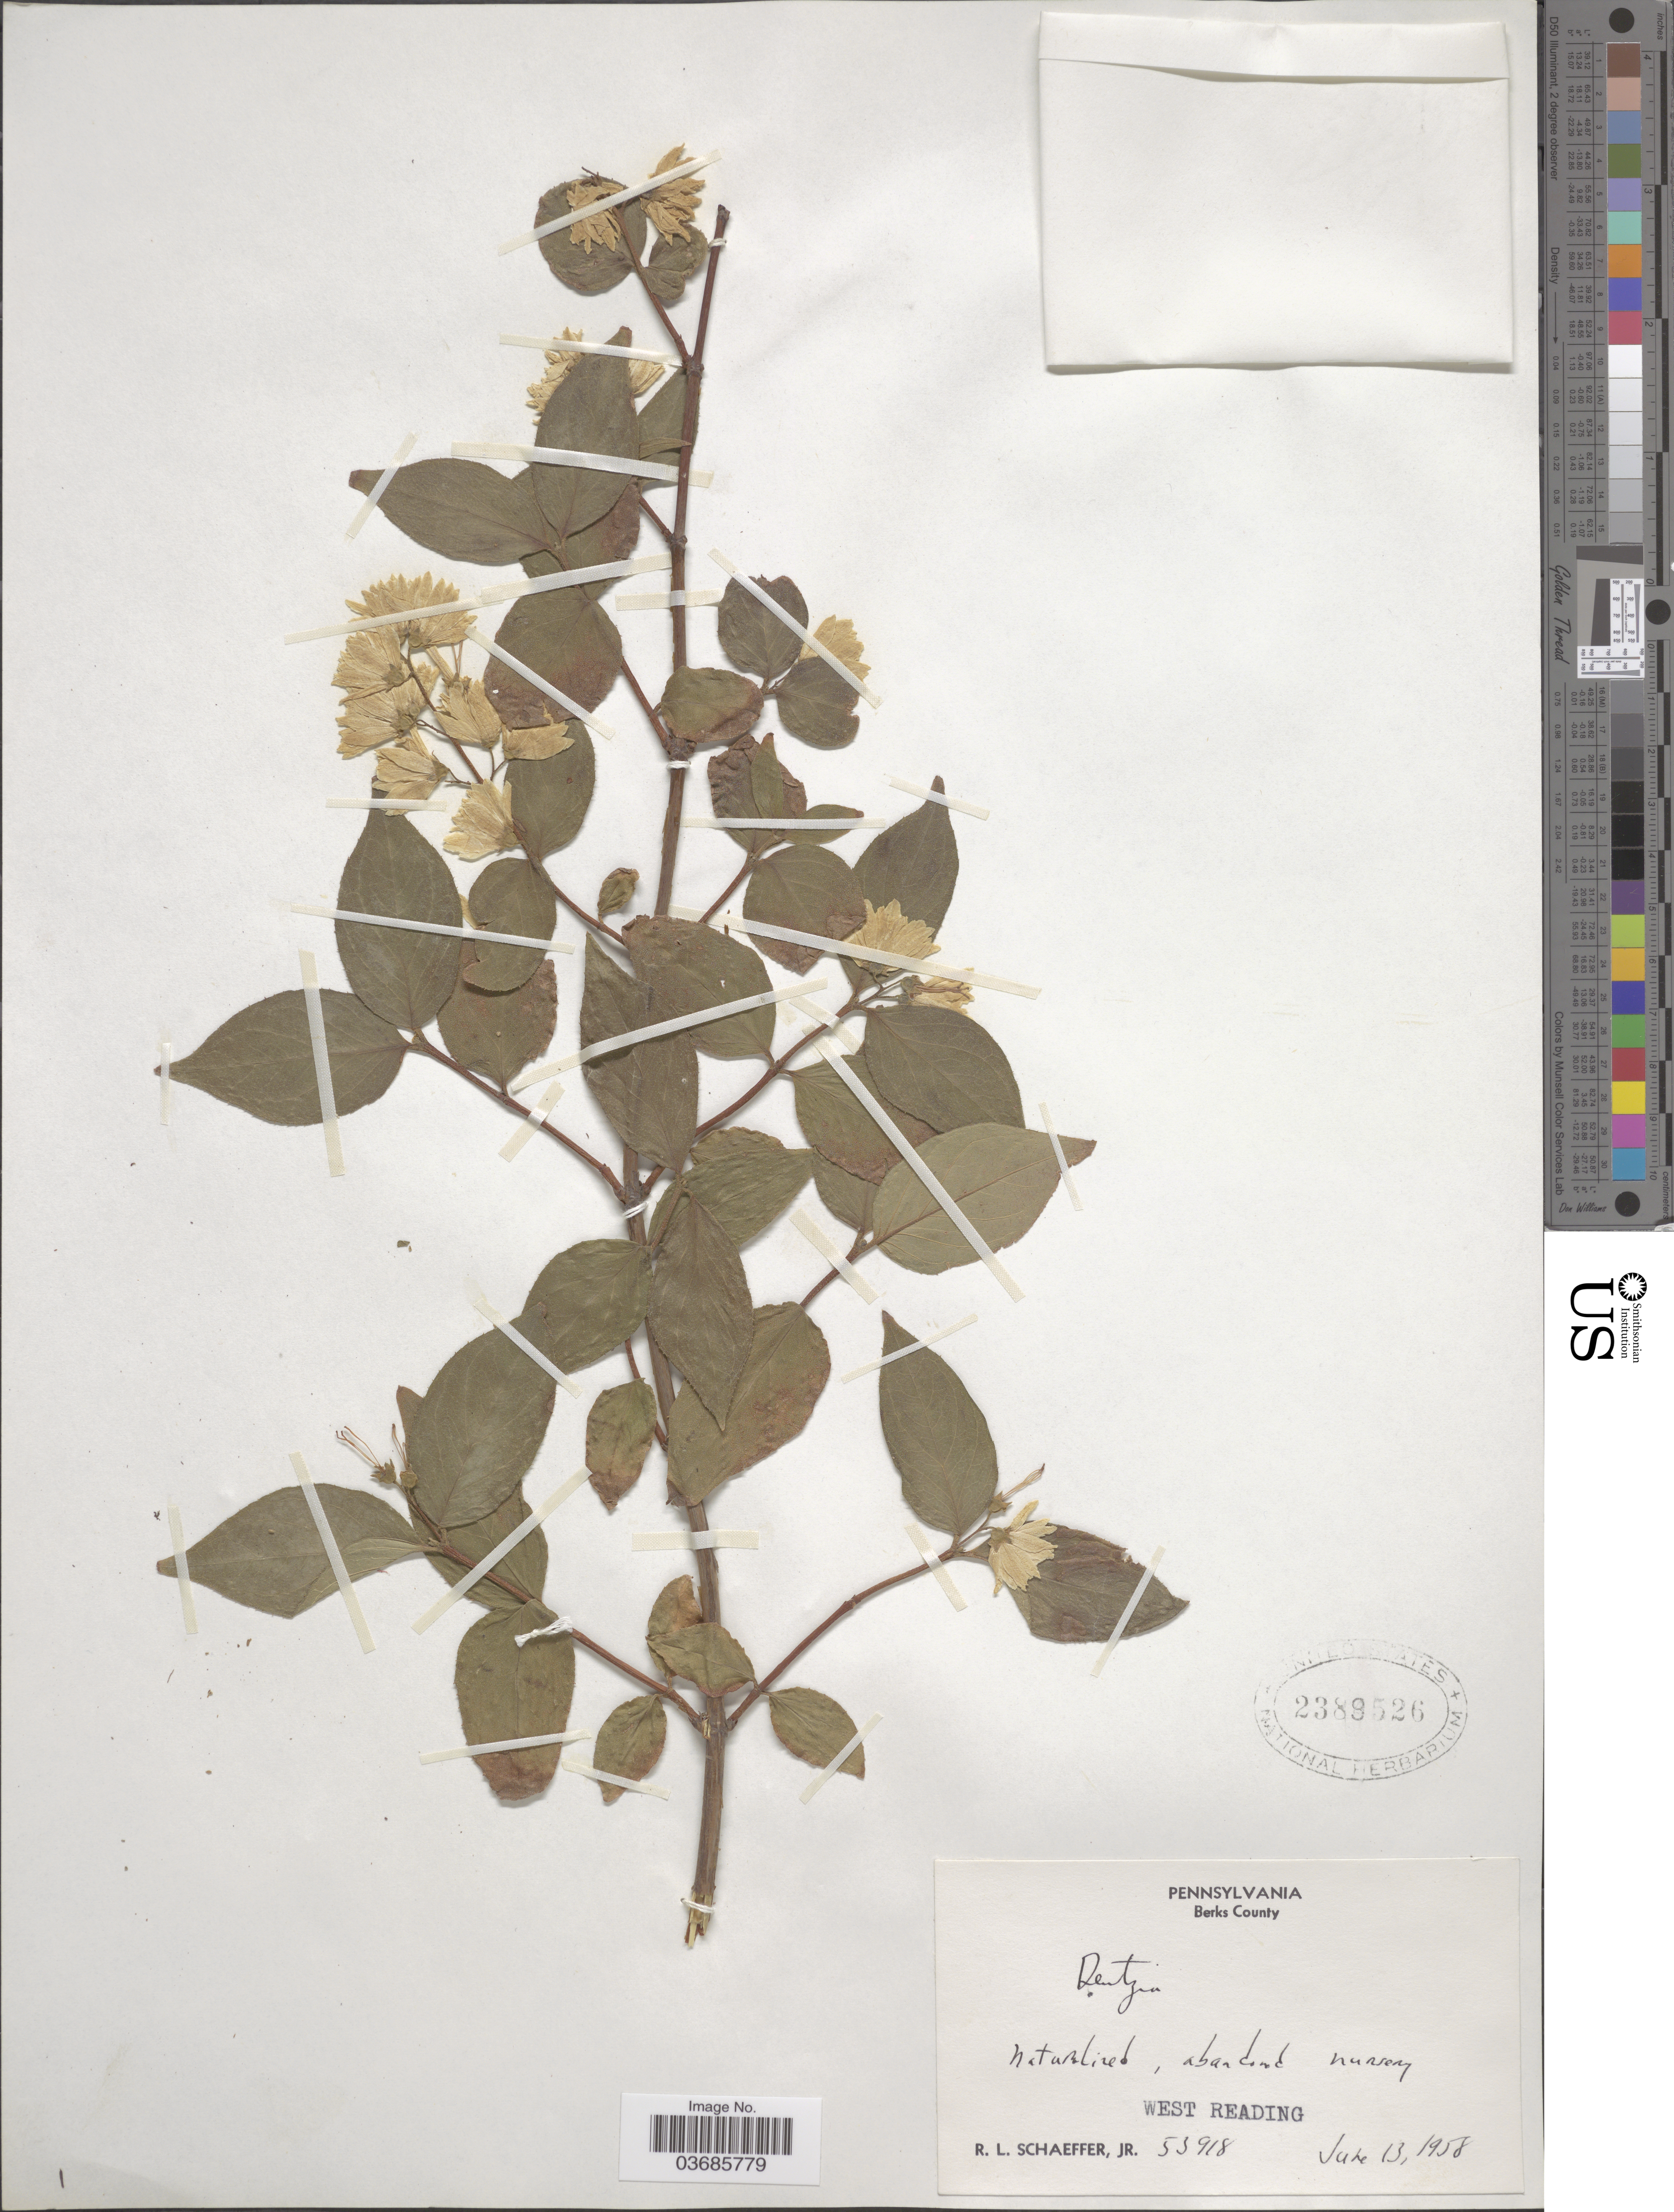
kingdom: Plantae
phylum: Tracheophyta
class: Magnoliopsida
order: Cornales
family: Hydrangeaceae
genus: Deutzia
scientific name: Deutzia scabra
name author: Thunb.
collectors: R. L. Schaeffer Jr.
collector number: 55918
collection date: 1958-06-13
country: United States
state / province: Pennsylvania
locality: Berks County. Naturalized, abandoned nursery. West Reading.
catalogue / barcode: US 2389526